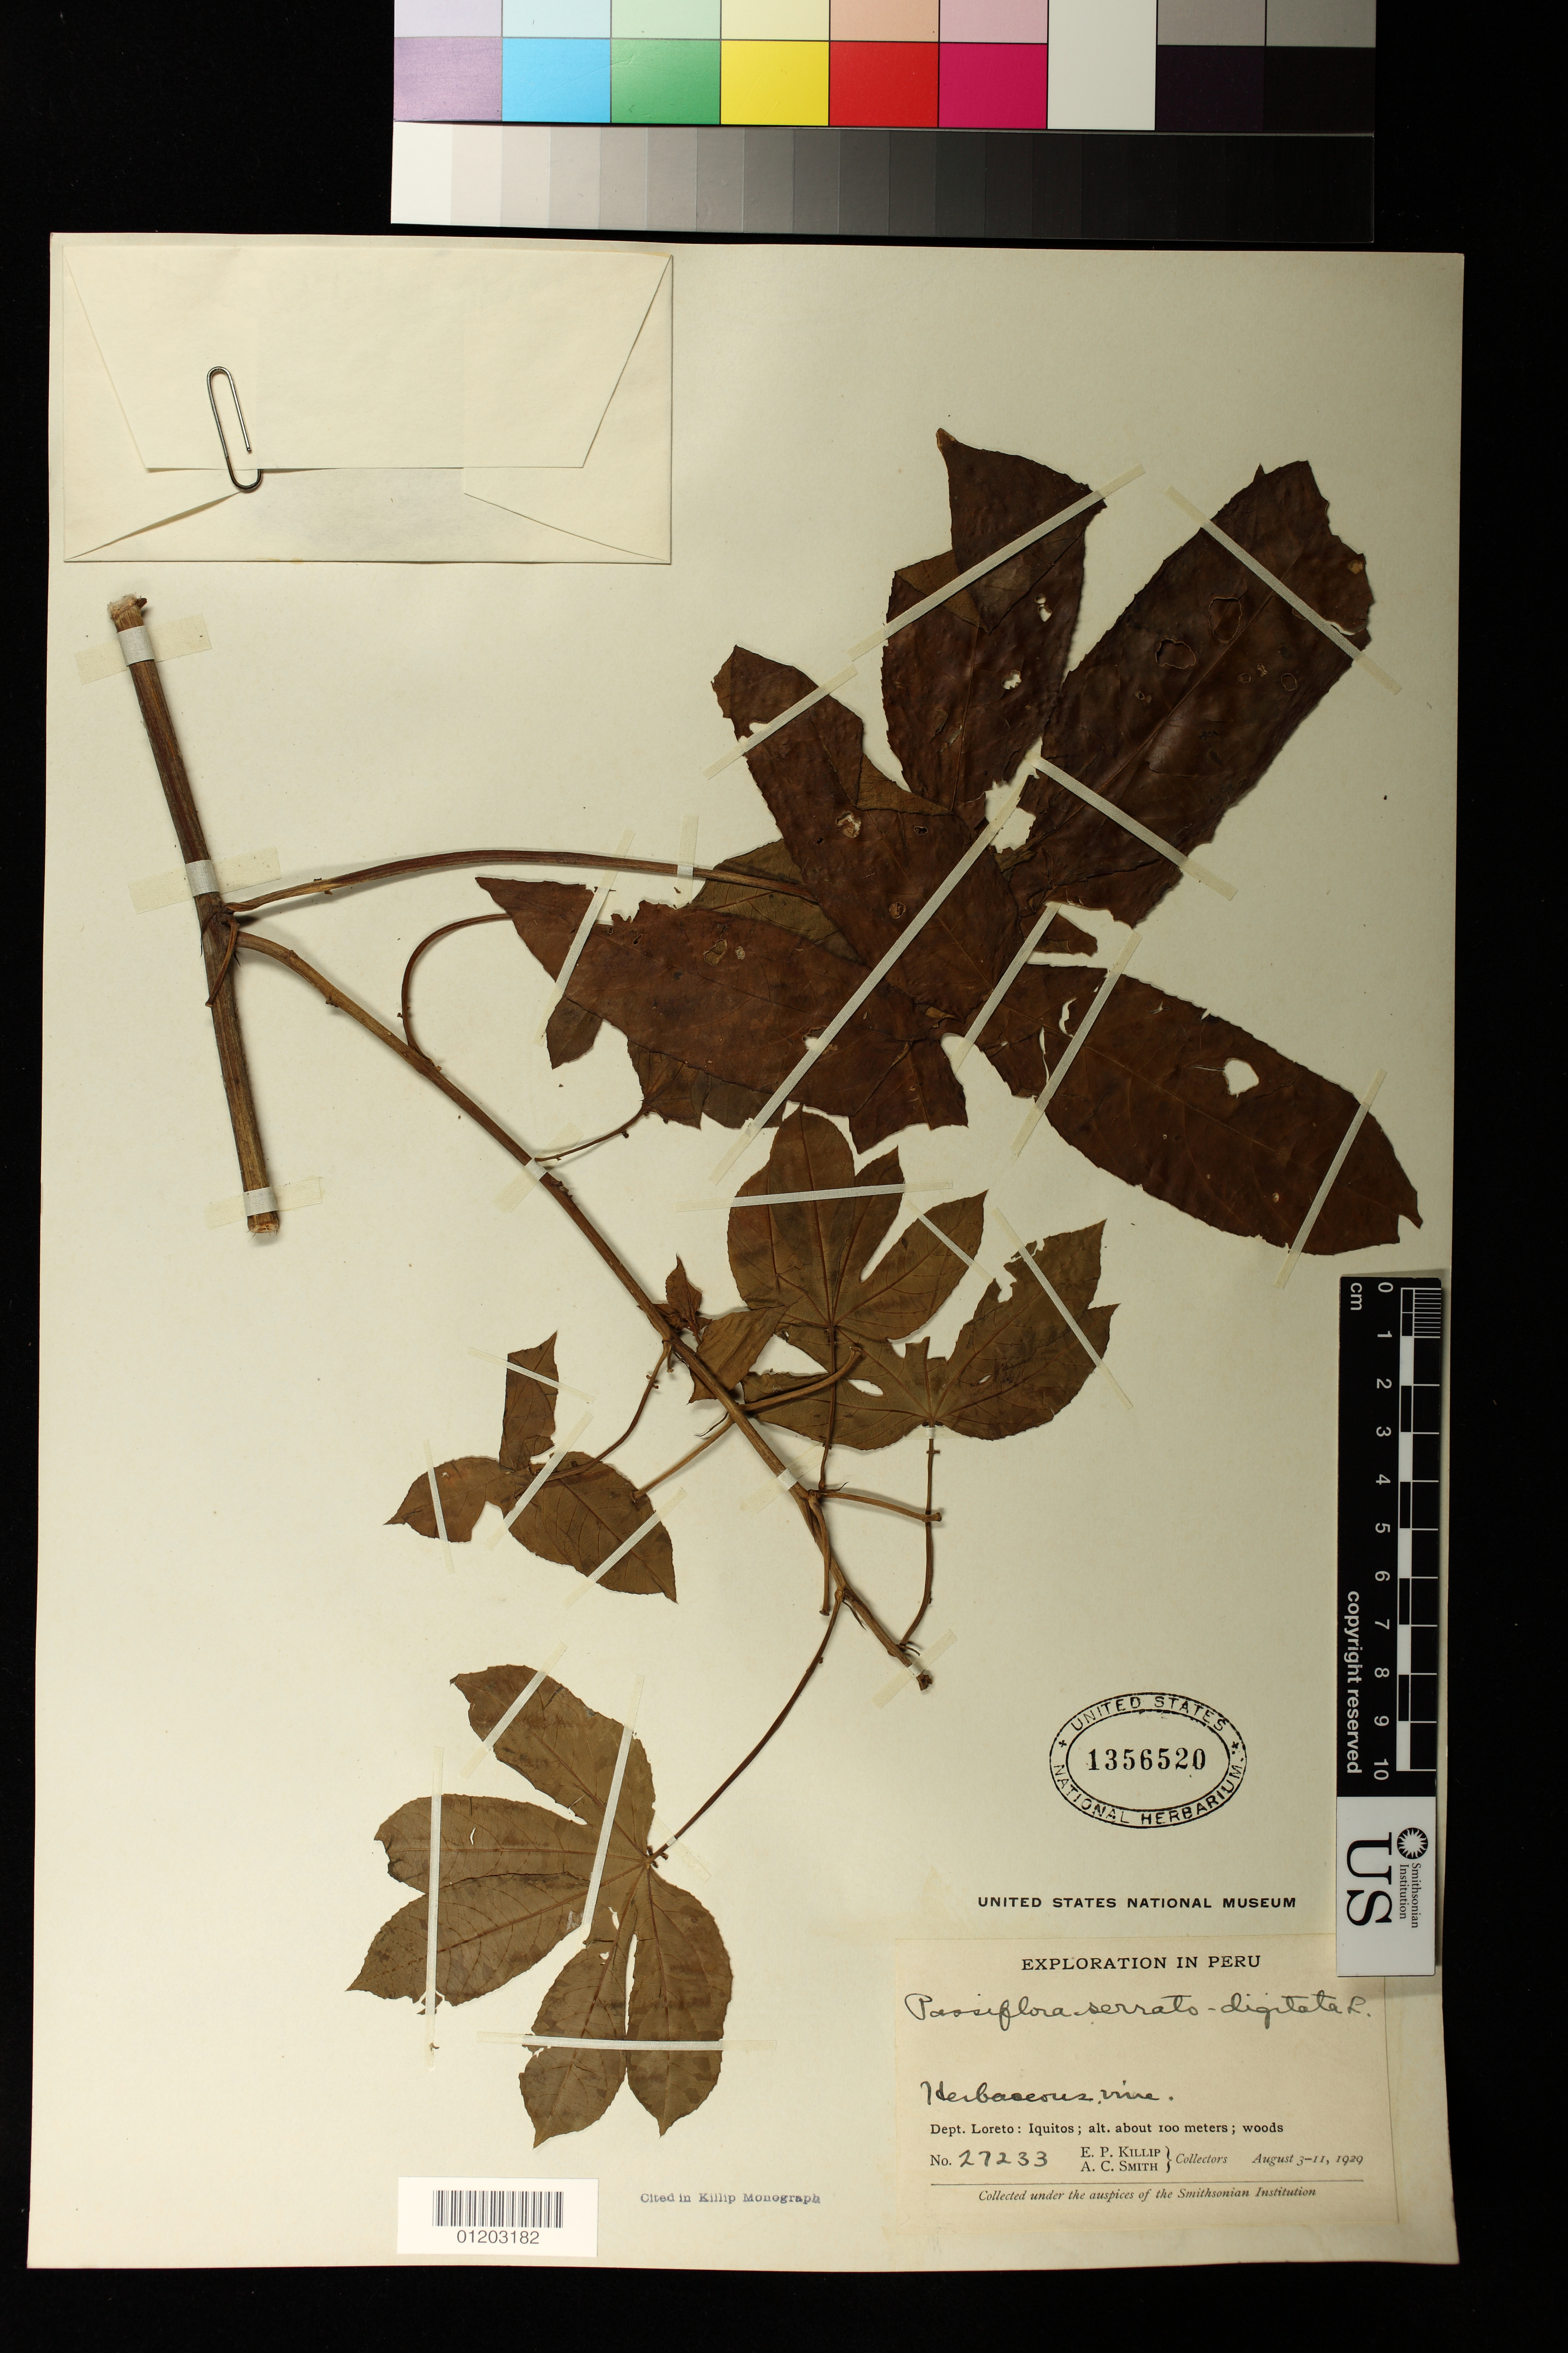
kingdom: Plantae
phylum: Tracheophyta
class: Magnoliopsida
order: Malpighiales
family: Passifloraceae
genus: Passiflora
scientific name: Passiflora serratodigitata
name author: L.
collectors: E. P. Killip & A. C. Smith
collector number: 27233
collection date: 1929-08-03/1929-08-11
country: Peru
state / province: Loreto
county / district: Maynas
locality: Dept. Loreto: Iquitos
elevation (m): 100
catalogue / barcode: US 1356520